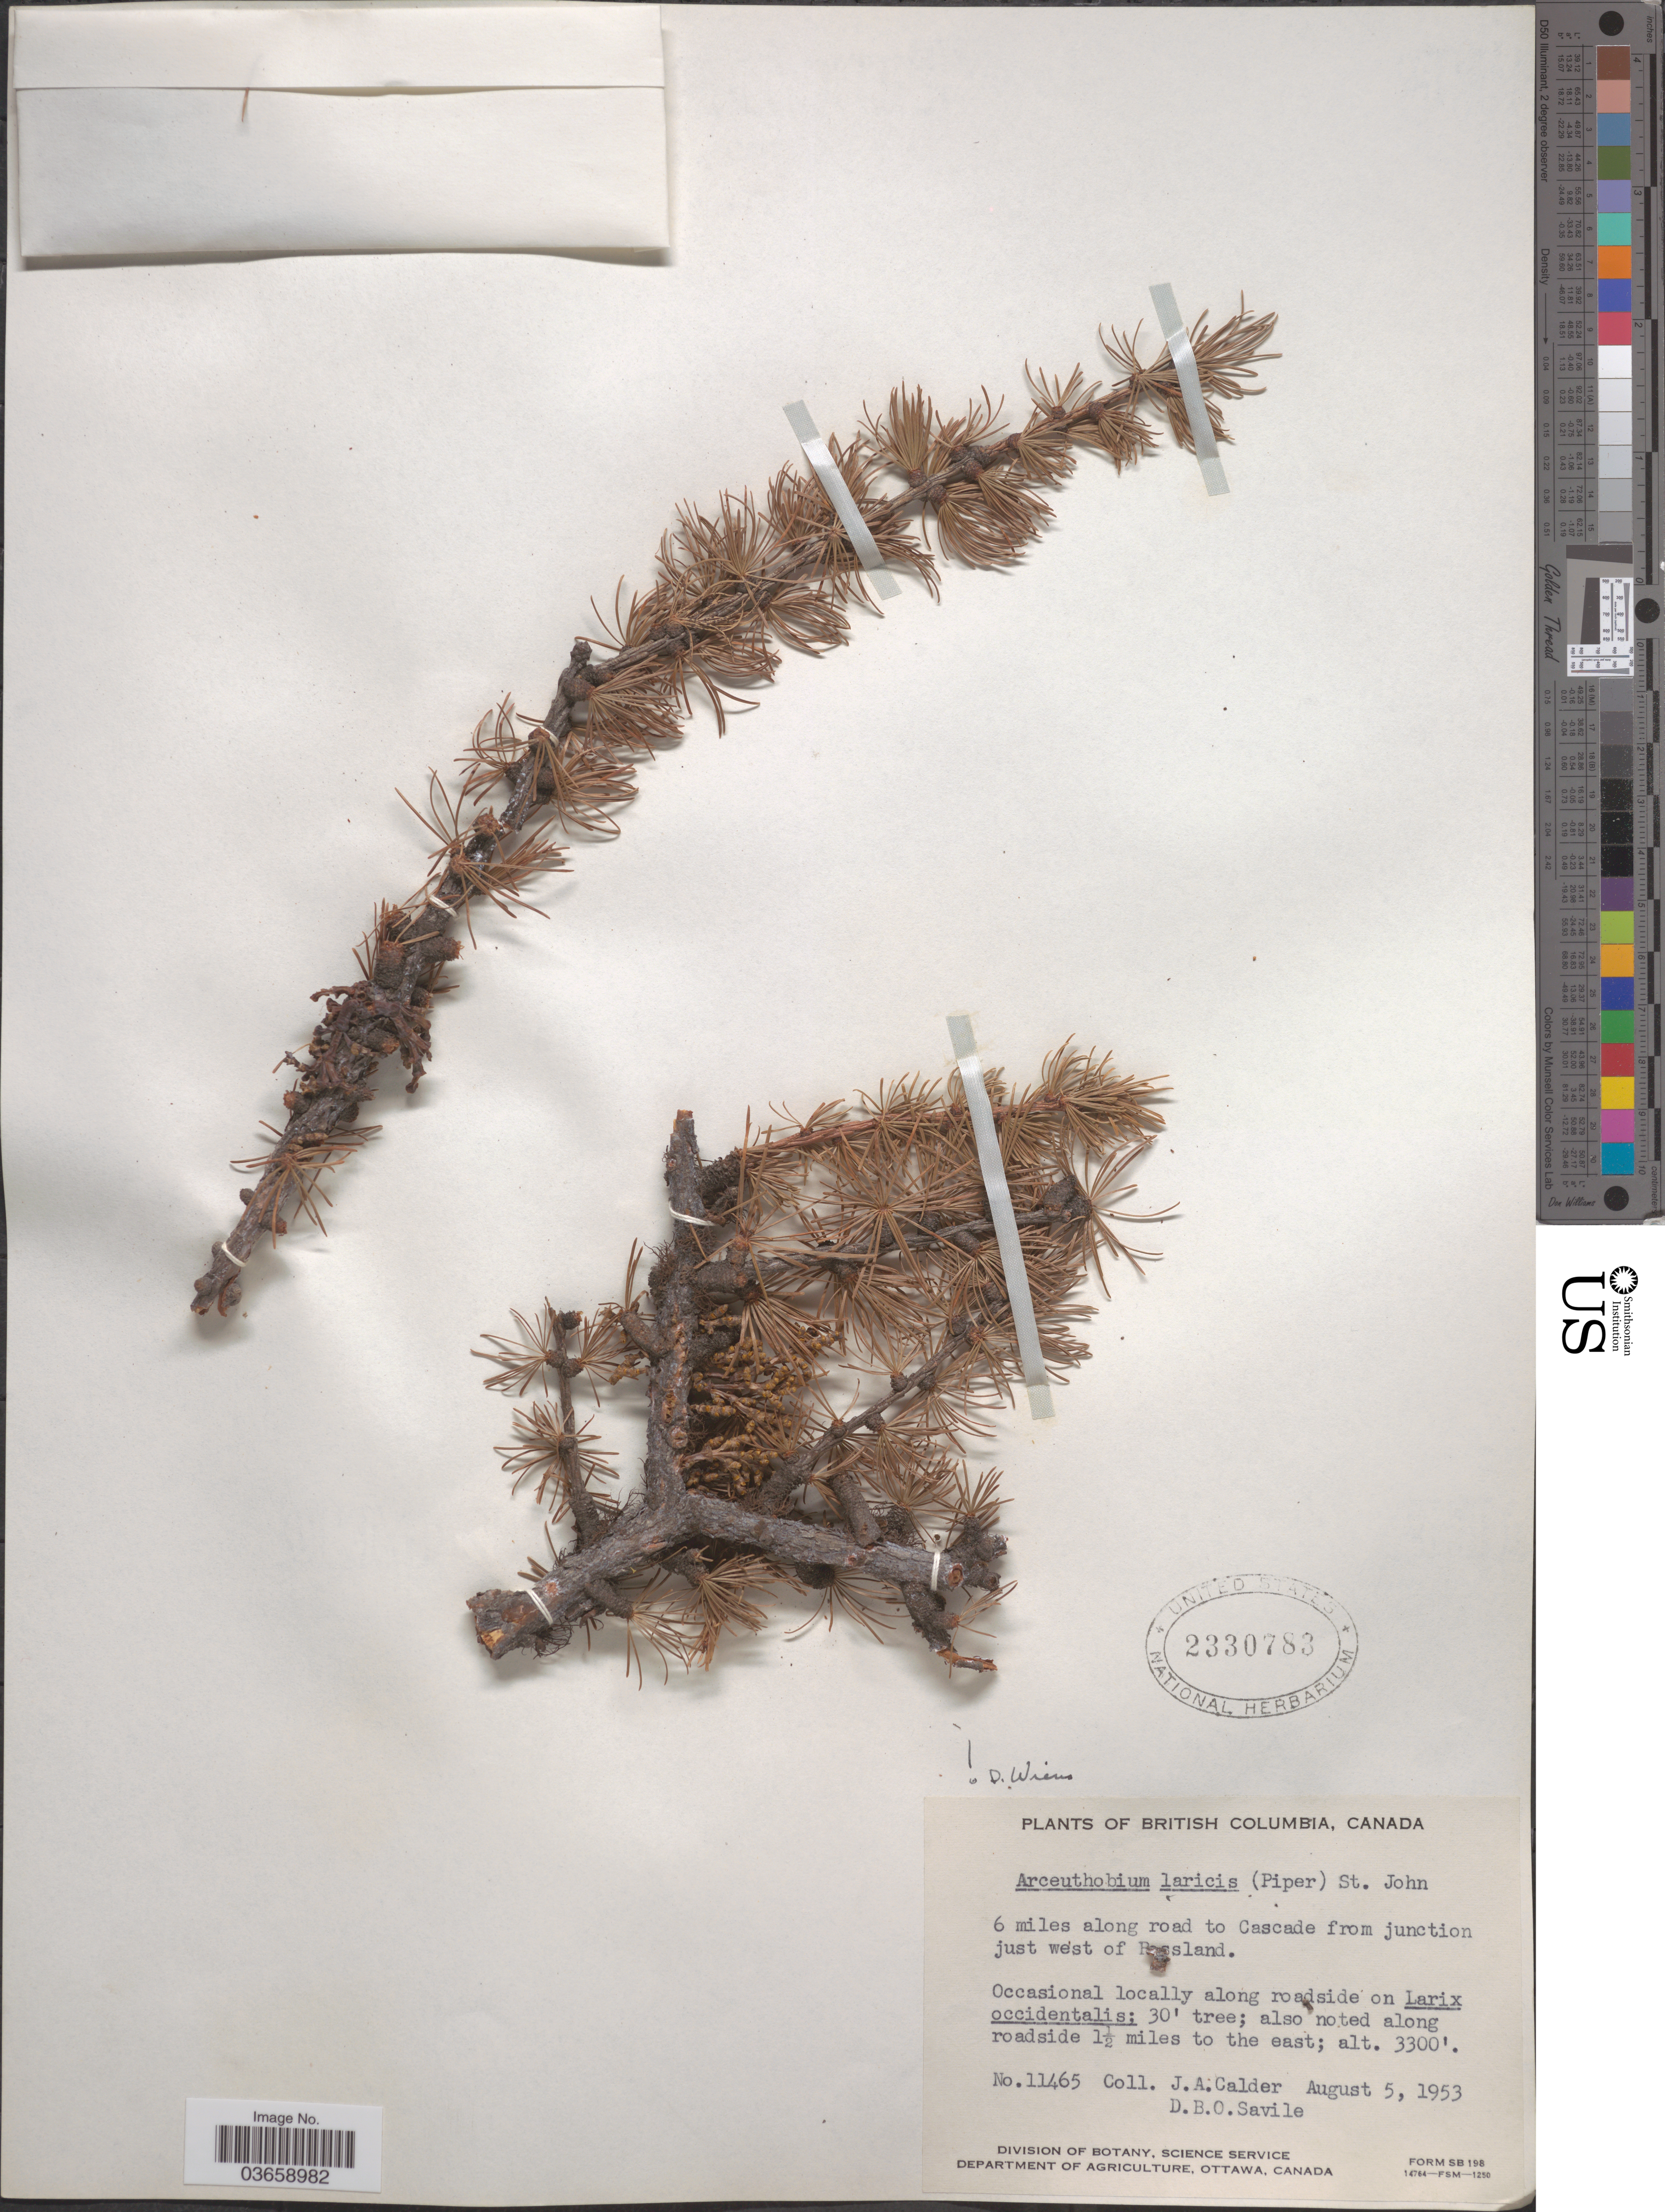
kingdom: Plantae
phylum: Tracheophyta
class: Magnoliopsida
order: Santalales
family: Viscaceae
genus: Arceuthobium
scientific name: Arceuthobium laricis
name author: (M.E. Jones) H. St. John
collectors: J. A. Calder & D. Savile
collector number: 11465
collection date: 1953-08-05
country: Canada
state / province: British Columbia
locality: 6 miles along road to Cascade from junction just west of Rossland. Along roadside 1½ miles to the east.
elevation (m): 1006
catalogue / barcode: US 2330783